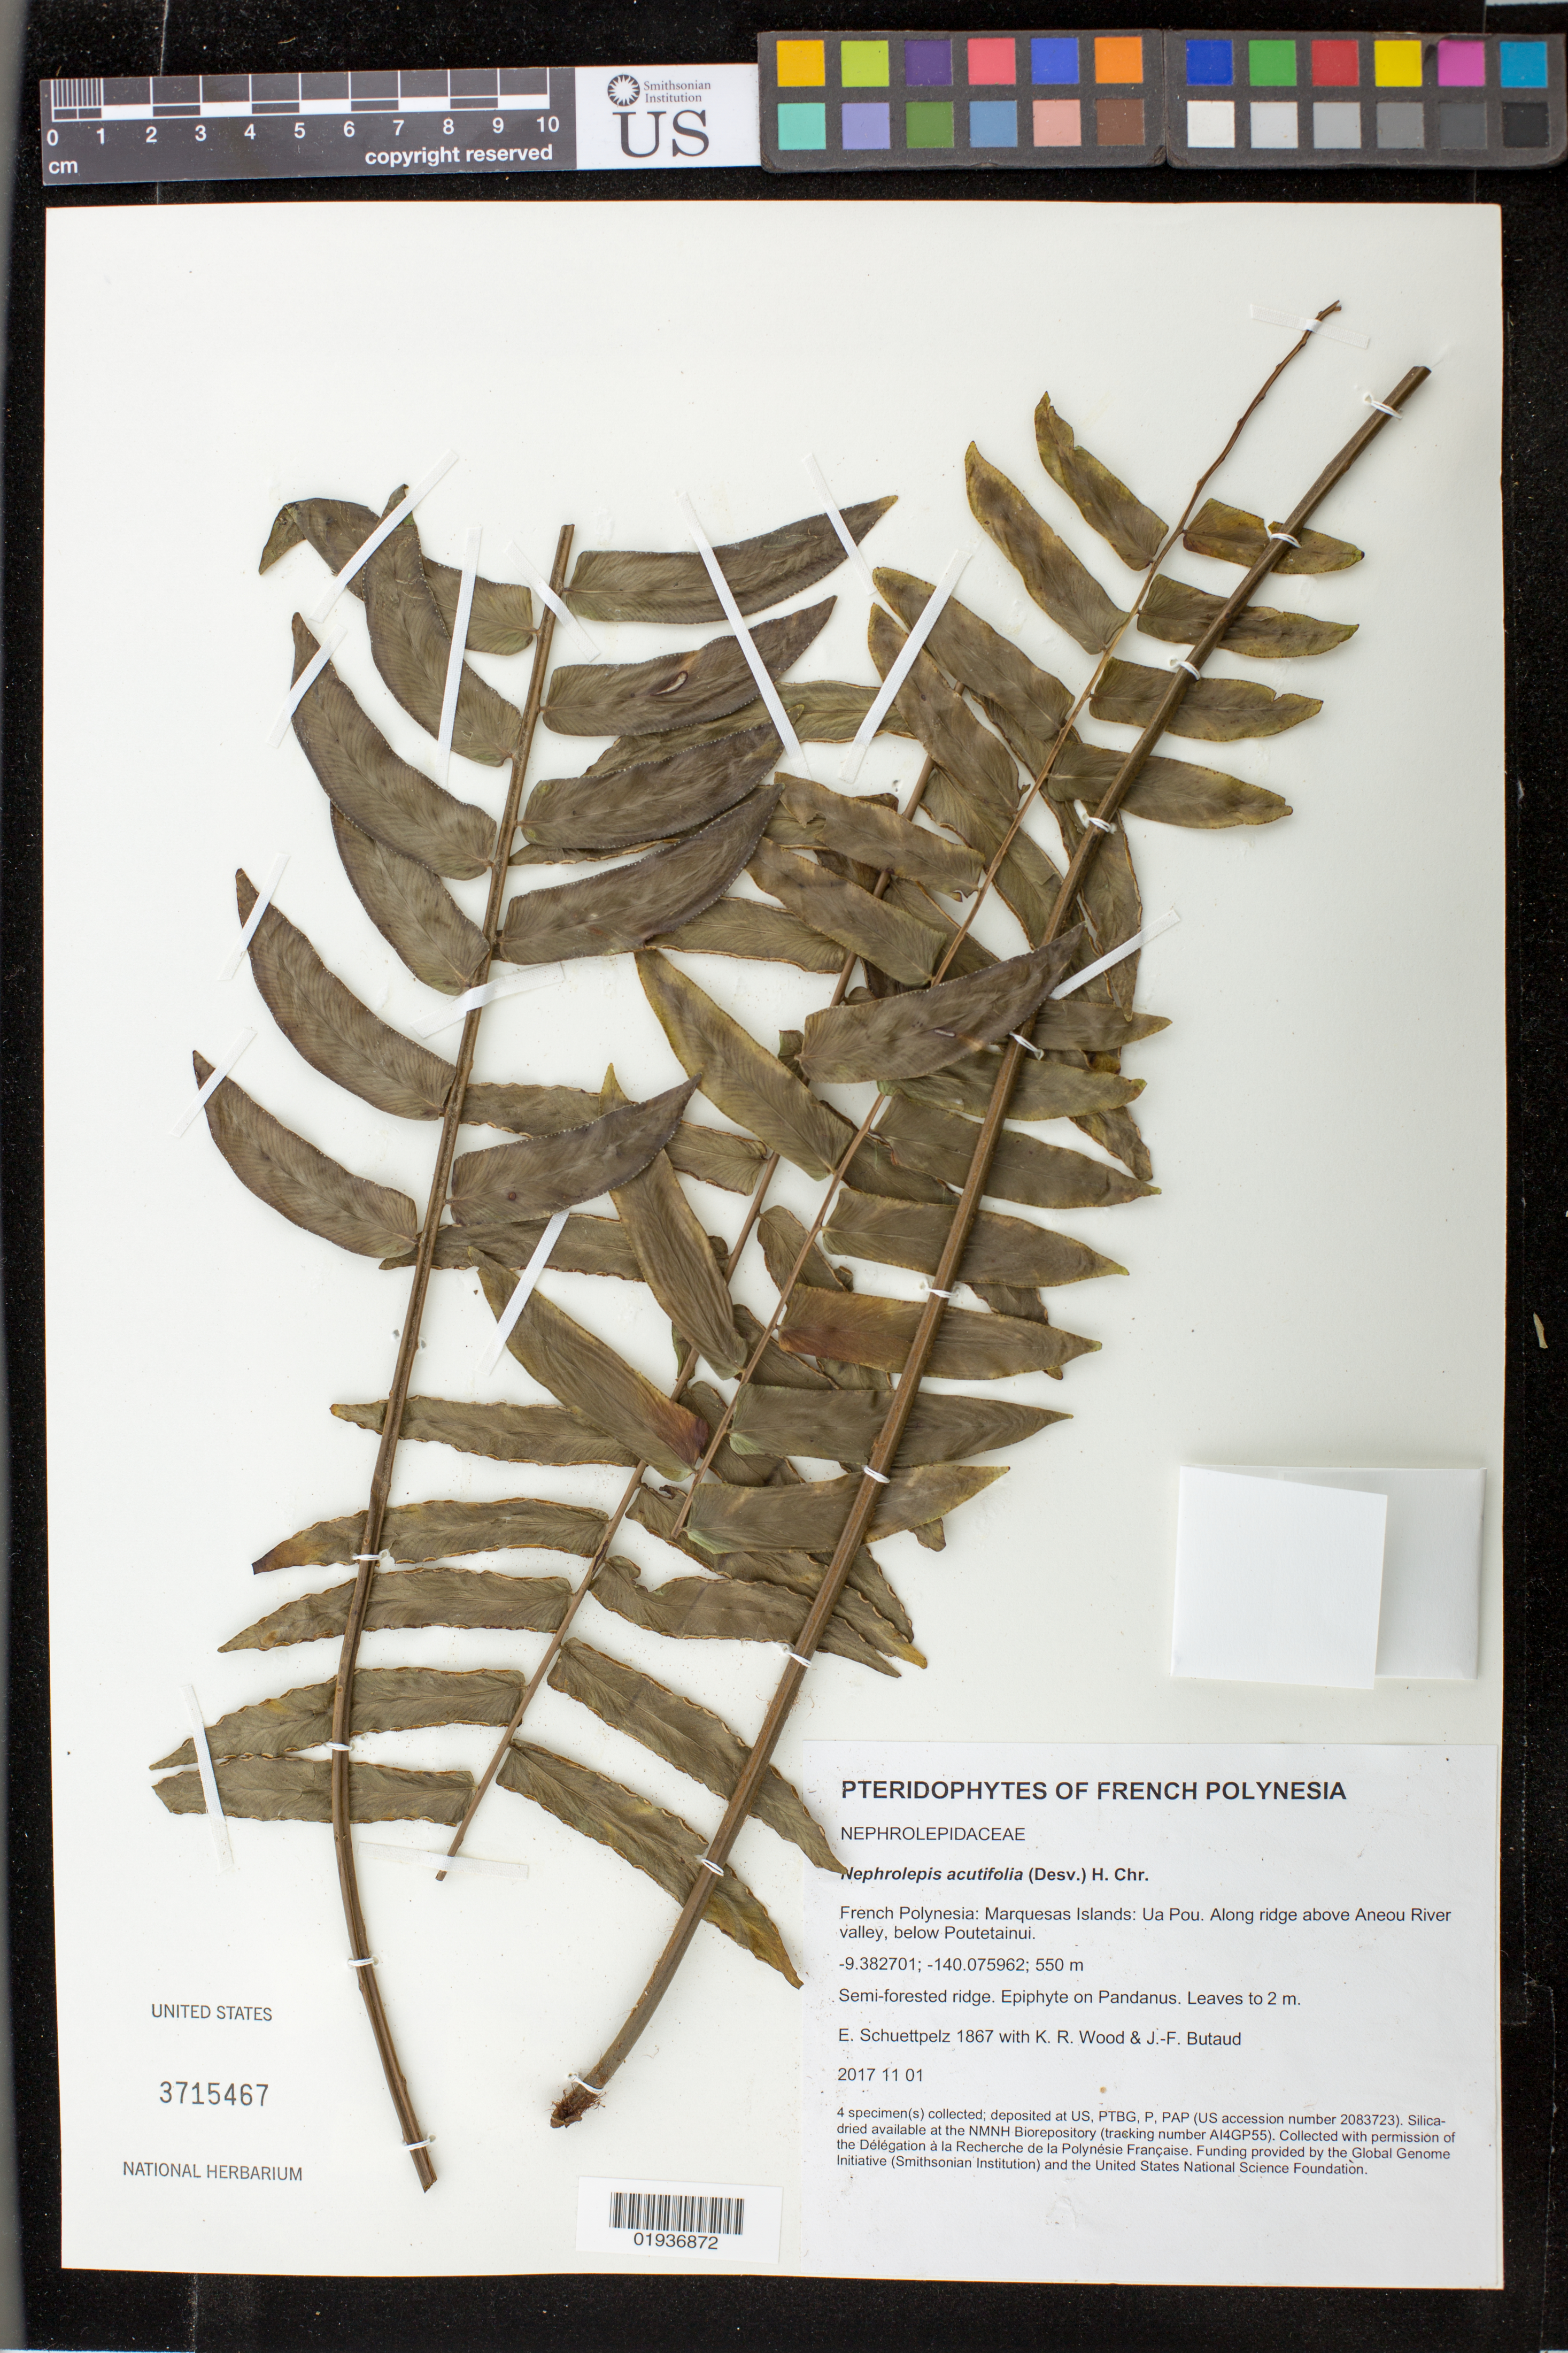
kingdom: Plantae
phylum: Tracheophyta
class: Polypodiopsida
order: Polypodiales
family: Nephrolepidaceae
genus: Nephrolepis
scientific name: Nephrolepis acutifolia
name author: (Desv.) Chr.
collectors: E. Schuettpelz, K. R. Wood & J. -F. Butaud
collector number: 1867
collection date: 2017-11-01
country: French Polynesia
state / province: Marquesas Islands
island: Ua Pou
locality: Along ridge above Aneou River valley, below Poutetainui.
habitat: Semi-forested ridge.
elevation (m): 550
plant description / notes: Collected with permission of the Délégation à la Recherche de la Polynésie Française. Funding provided by the Global Genome Initiative (Smithsonian Institution) and the United States National Science Foundation. Silica dried tissue stored at AI4GP55 in the NMNH Biorepository, Smithsonian Institution.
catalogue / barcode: US 3715467